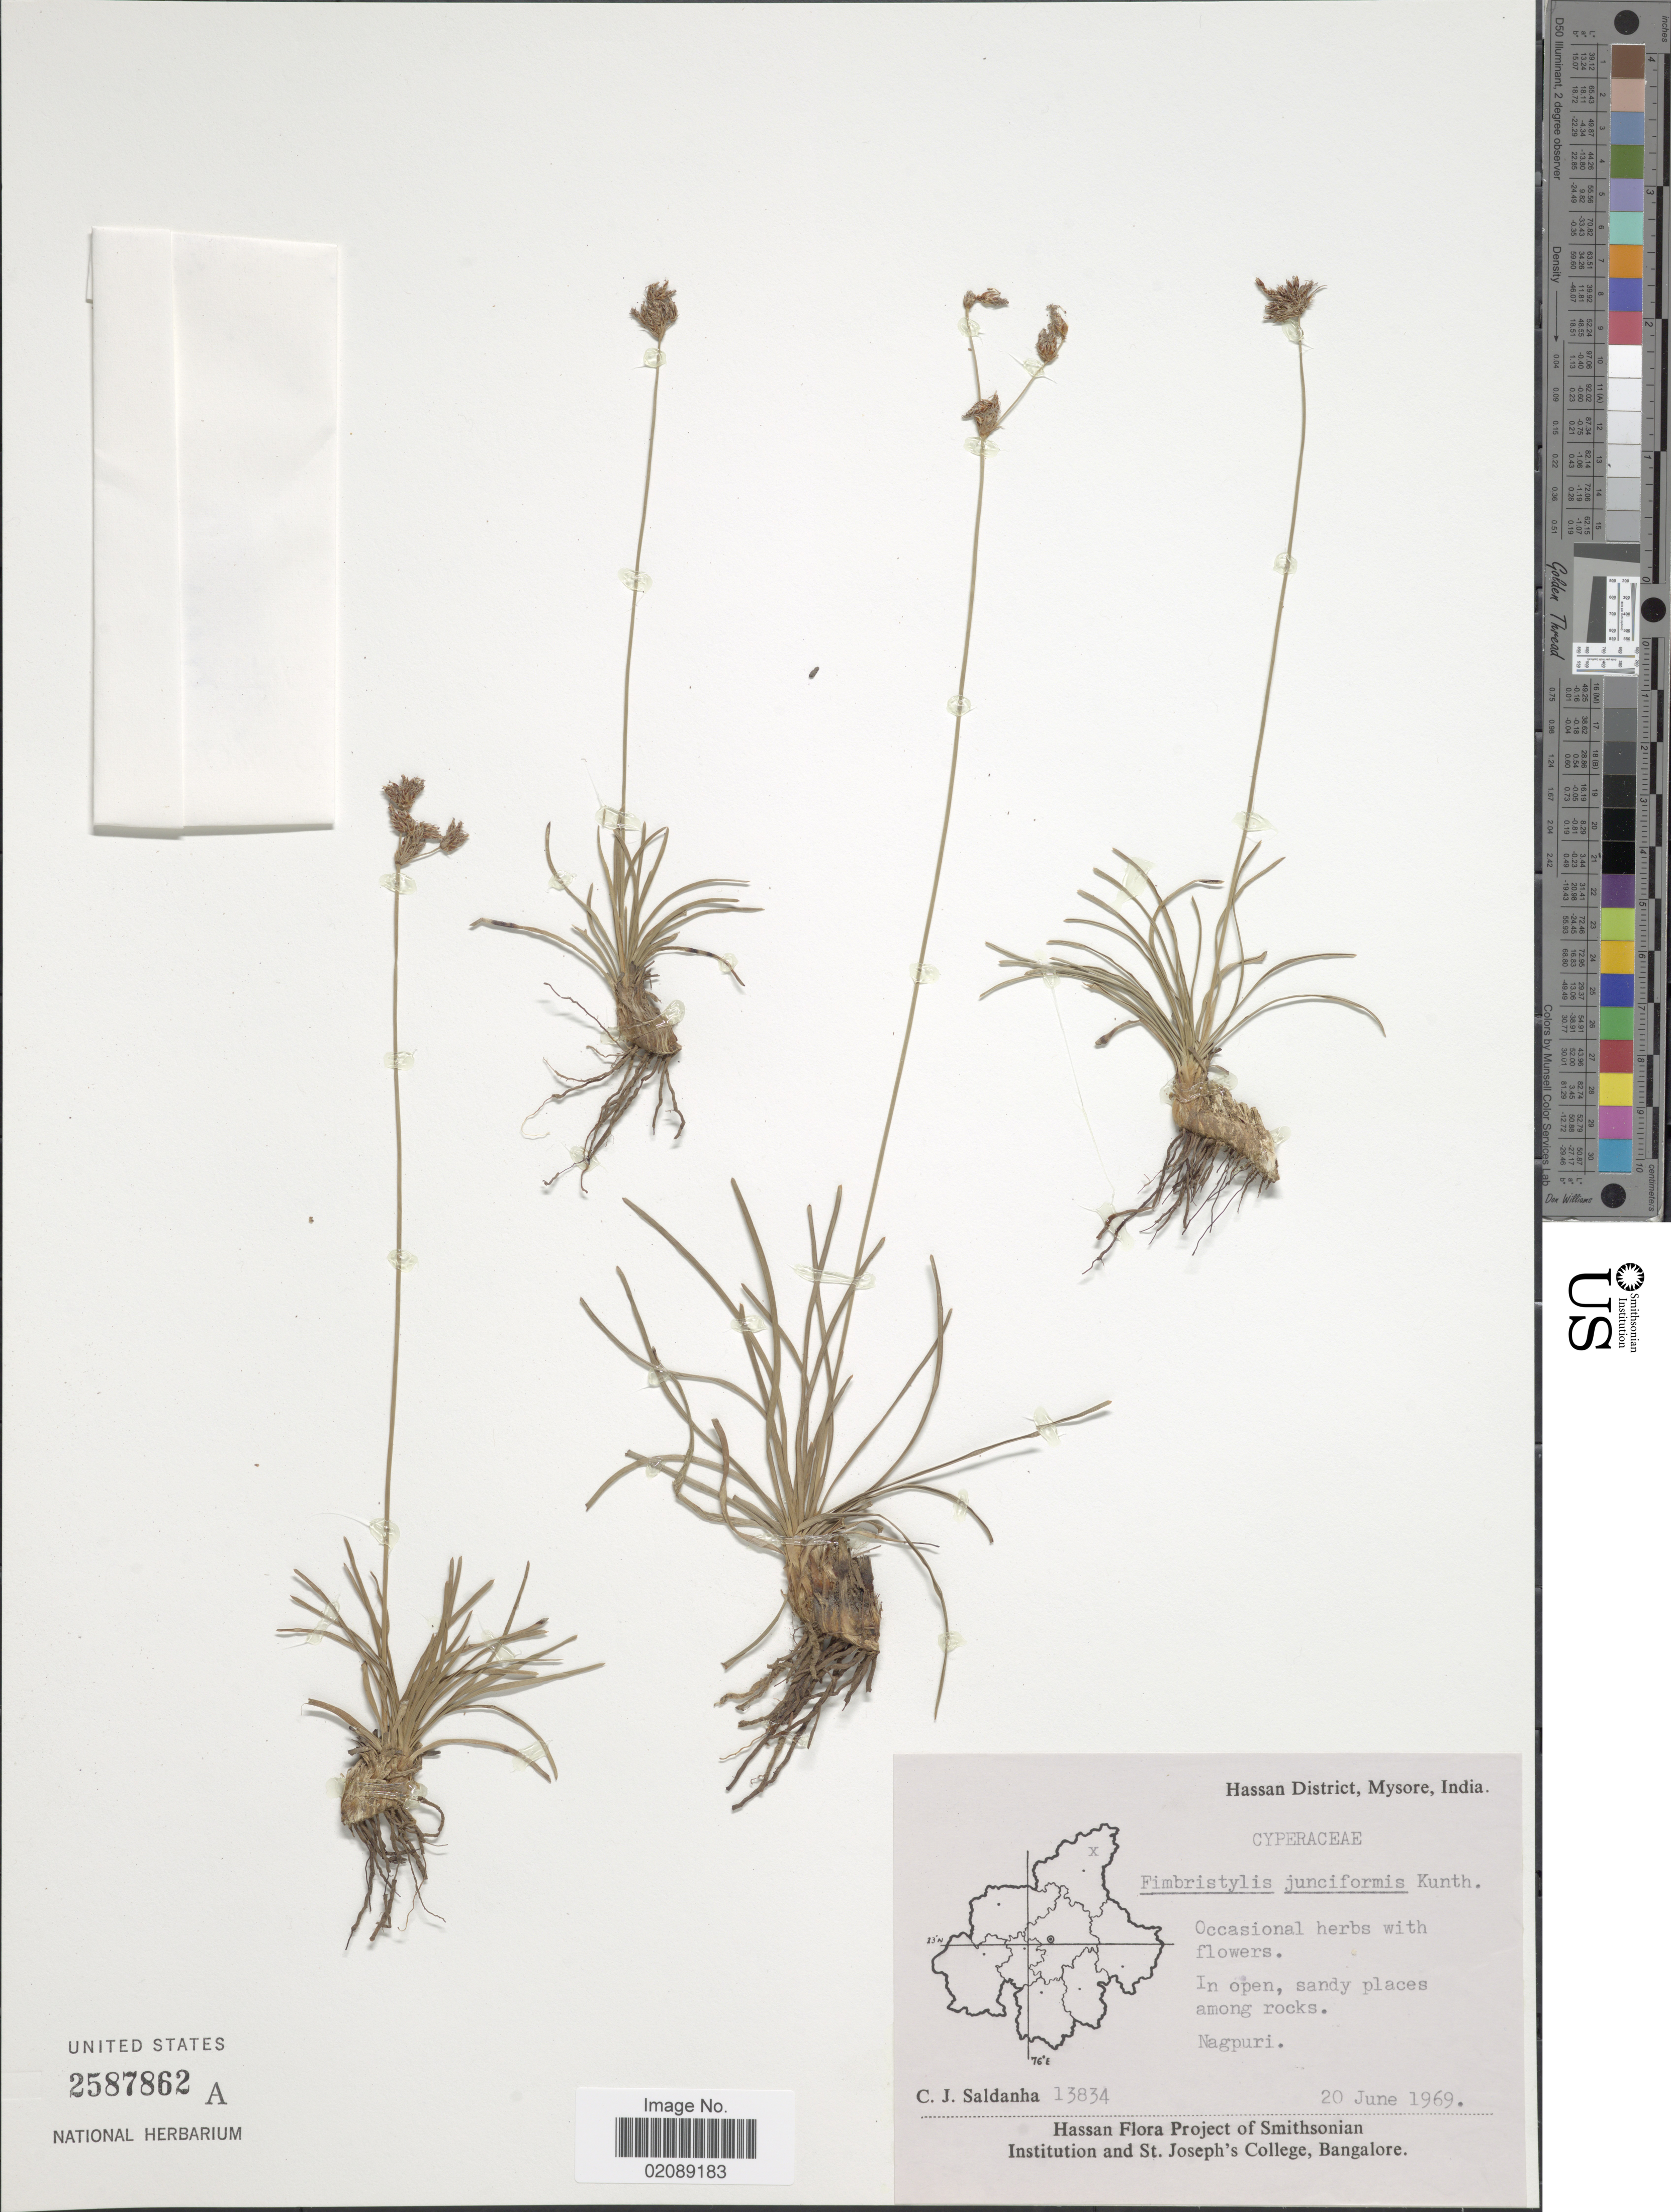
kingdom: Plantae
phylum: Tracheophyta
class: Liliopsida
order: Poales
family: Cyperaceae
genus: Fimbristylis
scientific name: Fimbristylis falcata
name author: (Vahl) Kunth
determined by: Strong, Mark T., (BOT), Smithsonian Institution - National Museum of Natural History (UNITED STATES)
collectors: C. J. Saldanha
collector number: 13834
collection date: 1969-06-20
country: India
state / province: Karnataka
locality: Hassan District, Mysore, In open, sandy places among rocks, Nagpuri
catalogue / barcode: US 2587862A